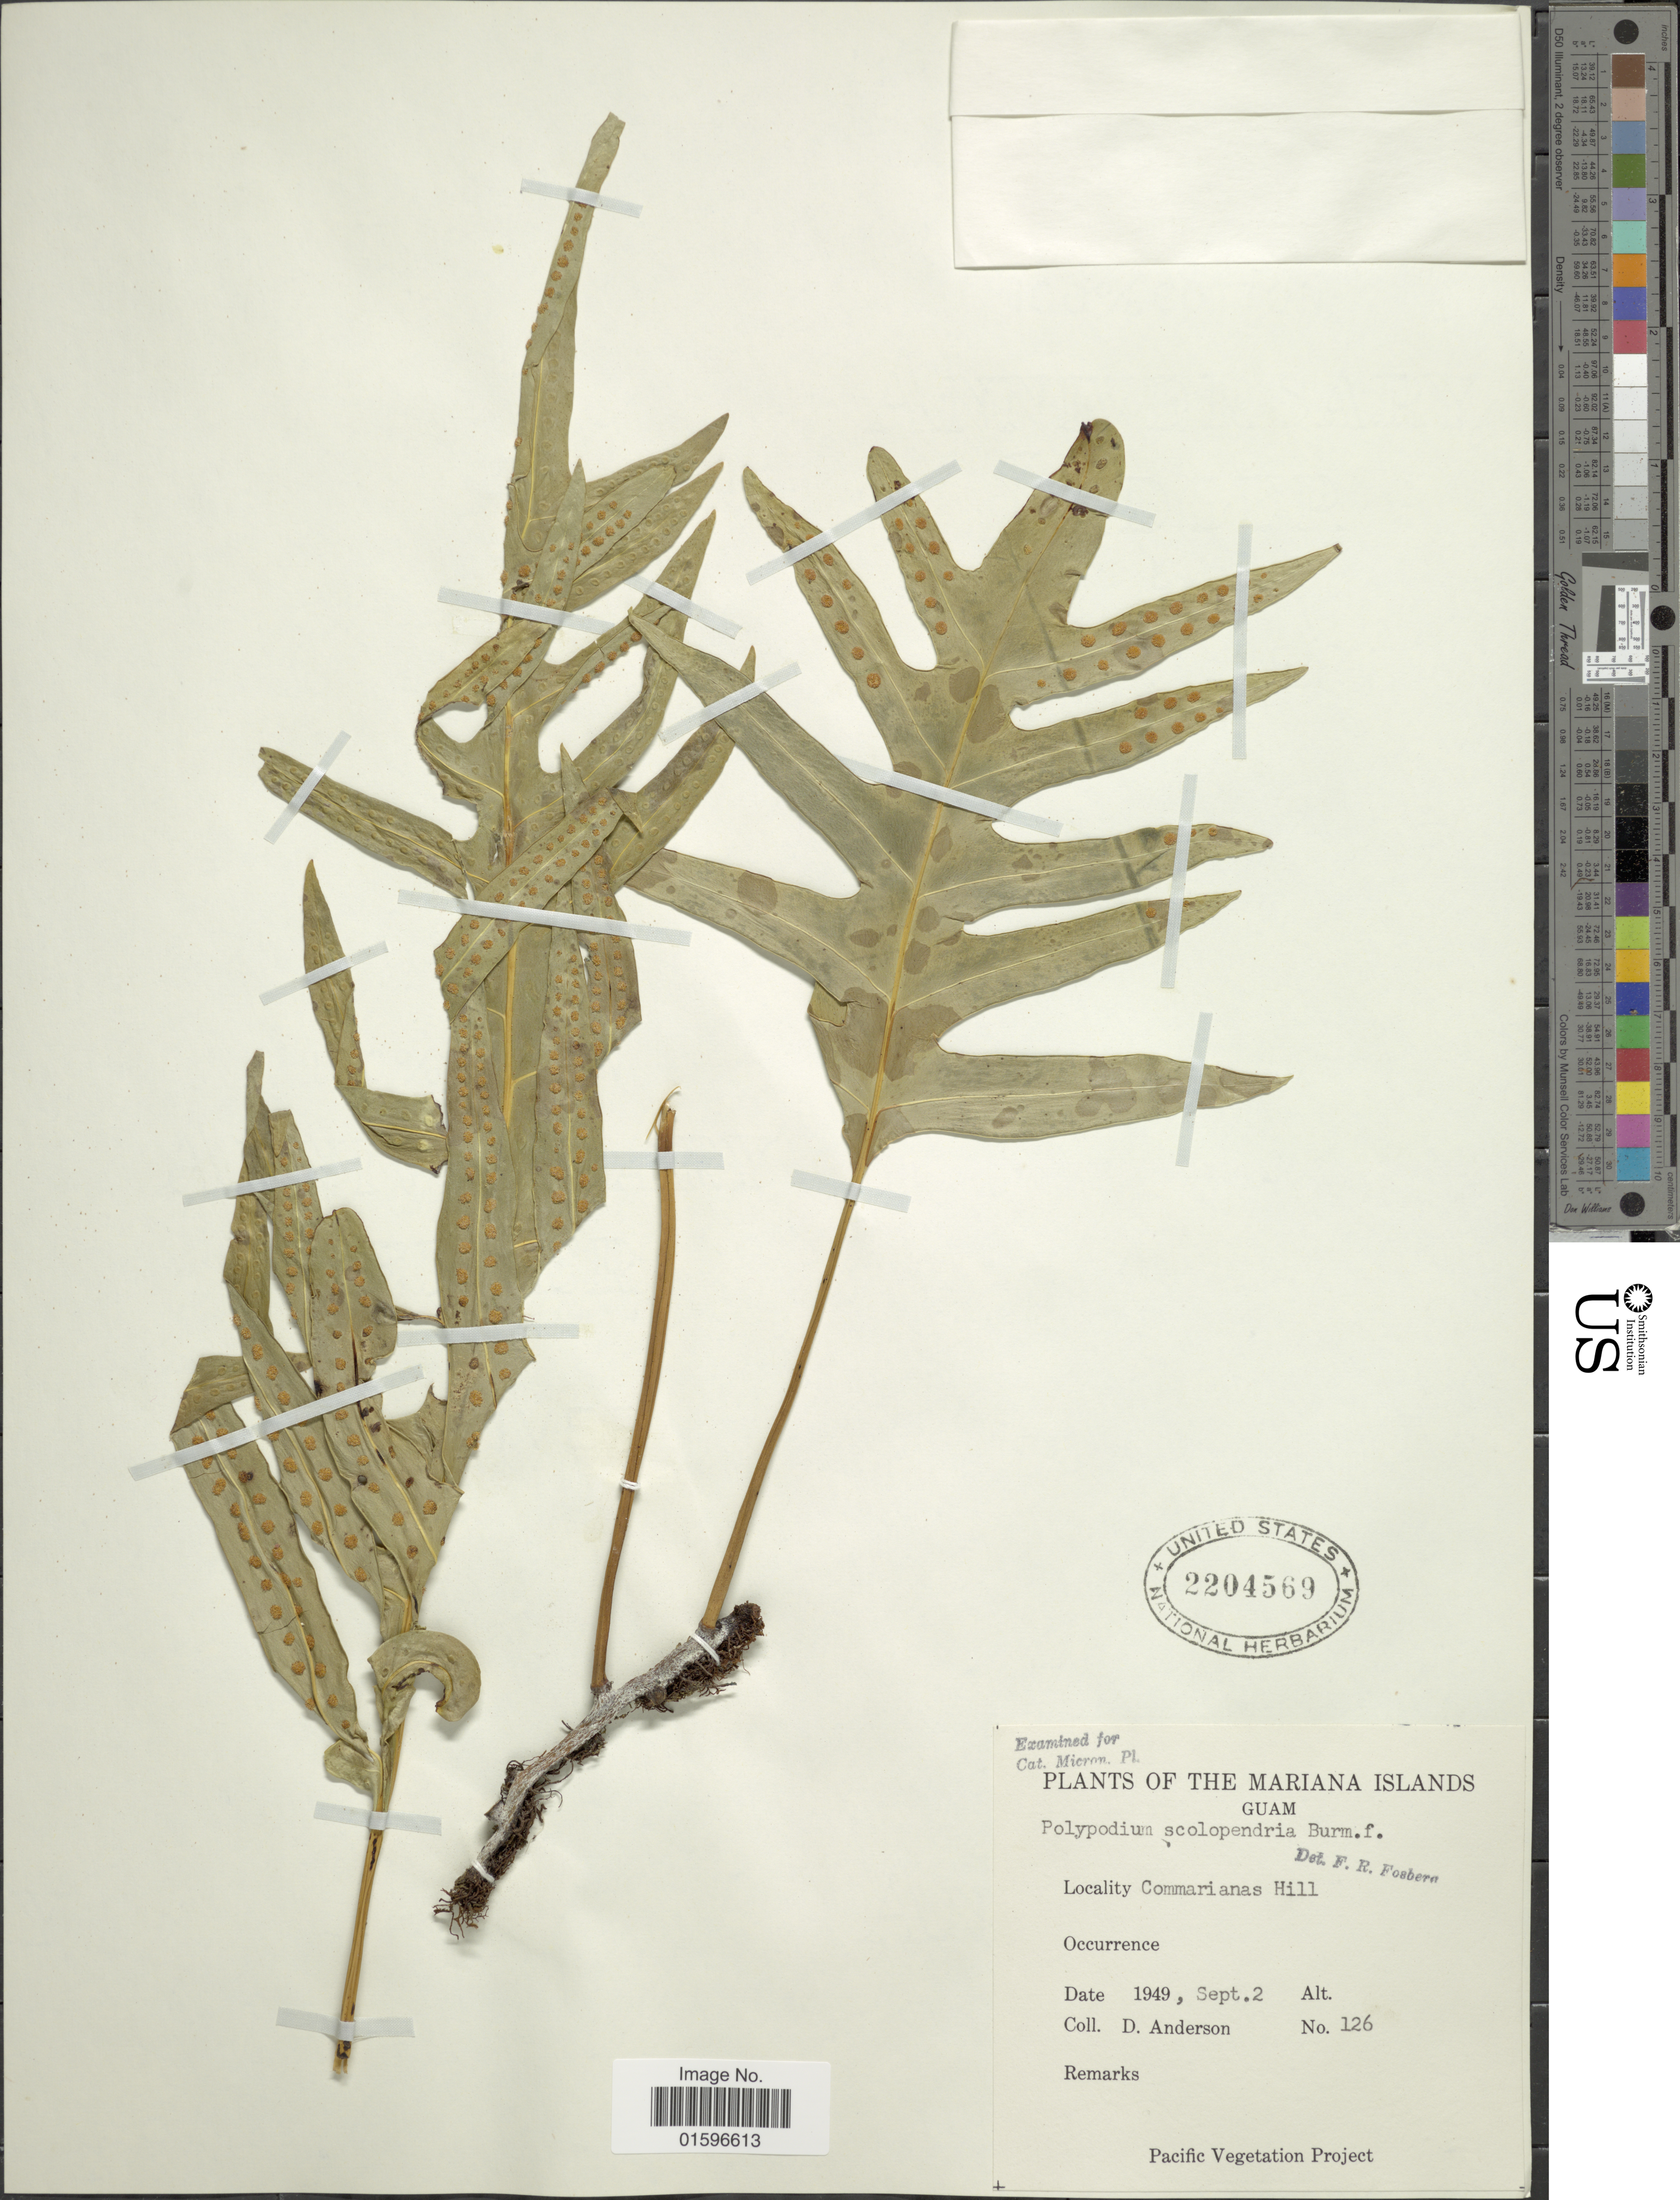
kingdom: Plantae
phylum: Tracheophyta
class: Polypodiopsida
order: Polypodiales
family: Polypodiaceae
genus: Polypodium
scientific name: Polypodium scolopendria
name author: Burm. f.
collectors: D. Anderson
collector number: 126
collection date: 1949-09-02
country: Guam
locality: Marianas Islands, Guam, Commarianas Hill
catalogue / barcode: US 2204569